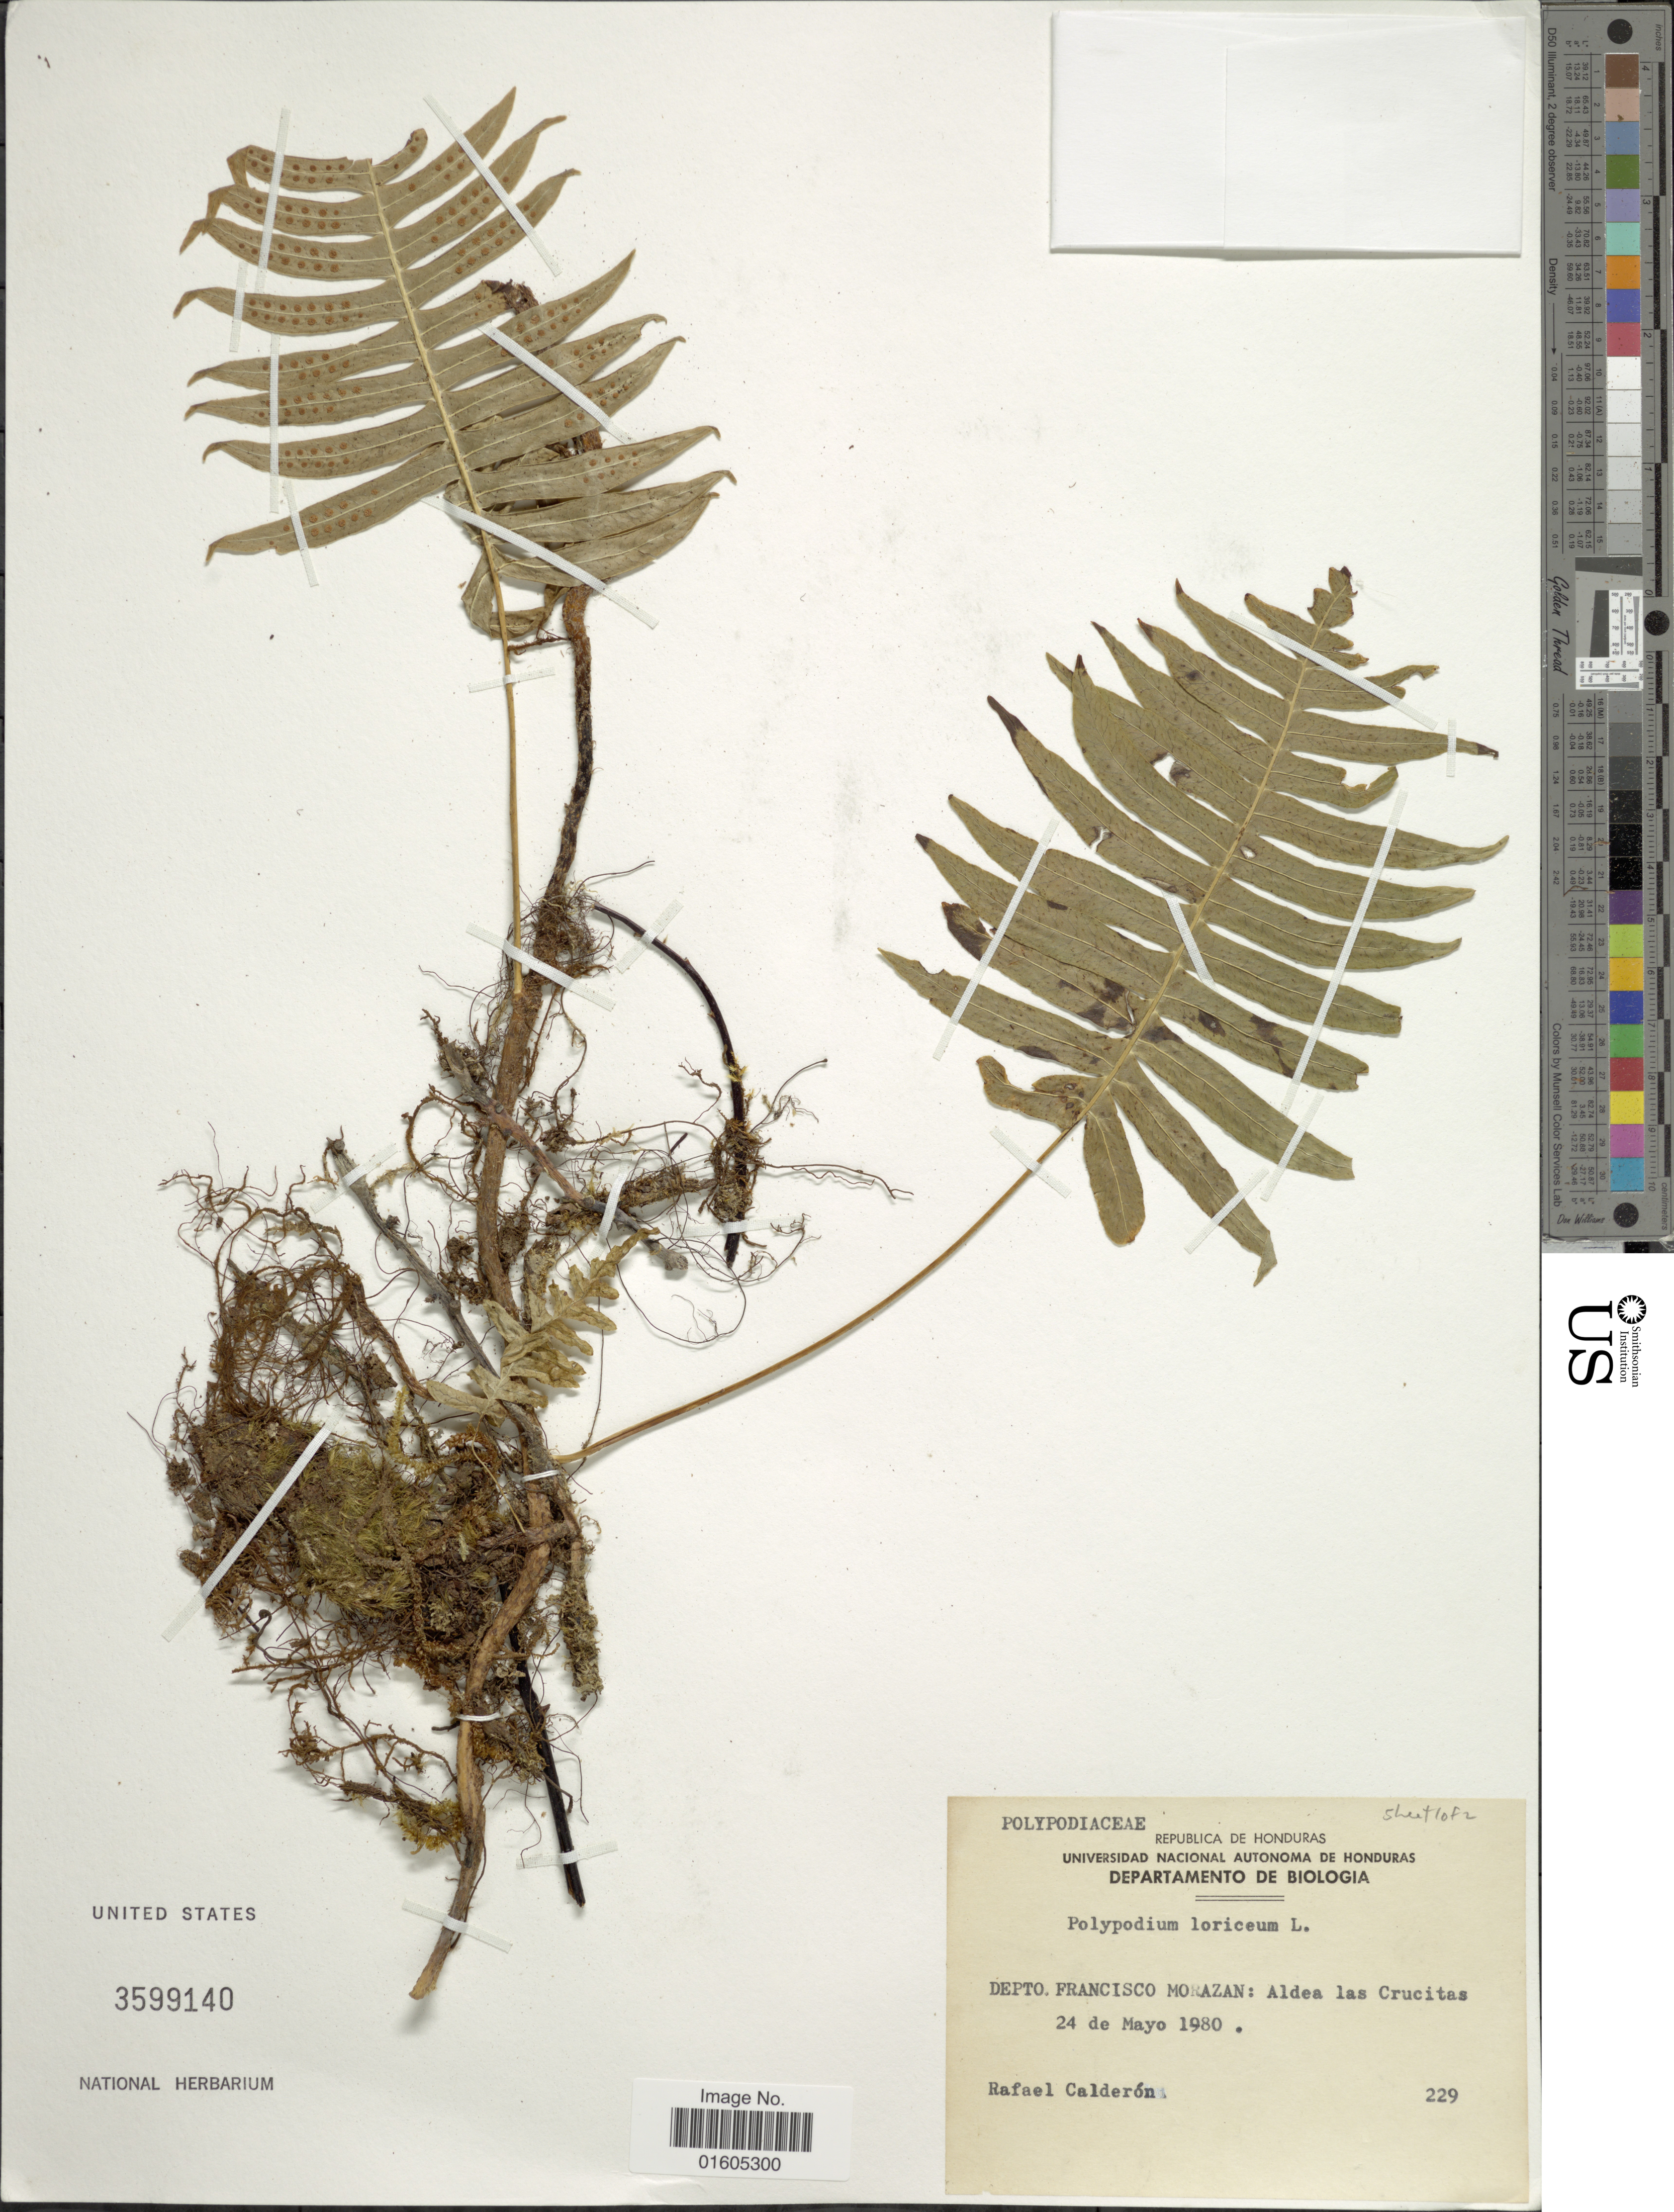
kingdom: Plantae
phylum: Tracheophyta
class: Polypodiopsida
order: Polypodiales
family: Polypodiaceae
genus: Serpocaulon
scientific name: Serpocaulon loriceum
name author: (L.) A.R. Sm.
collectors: R. Calderón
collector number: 229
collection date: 1980-05-24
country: Honduras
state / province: Fco. Morazán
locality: Depto. Francisco Morazan: Aldea las Crucitas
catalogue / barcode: US 3599140